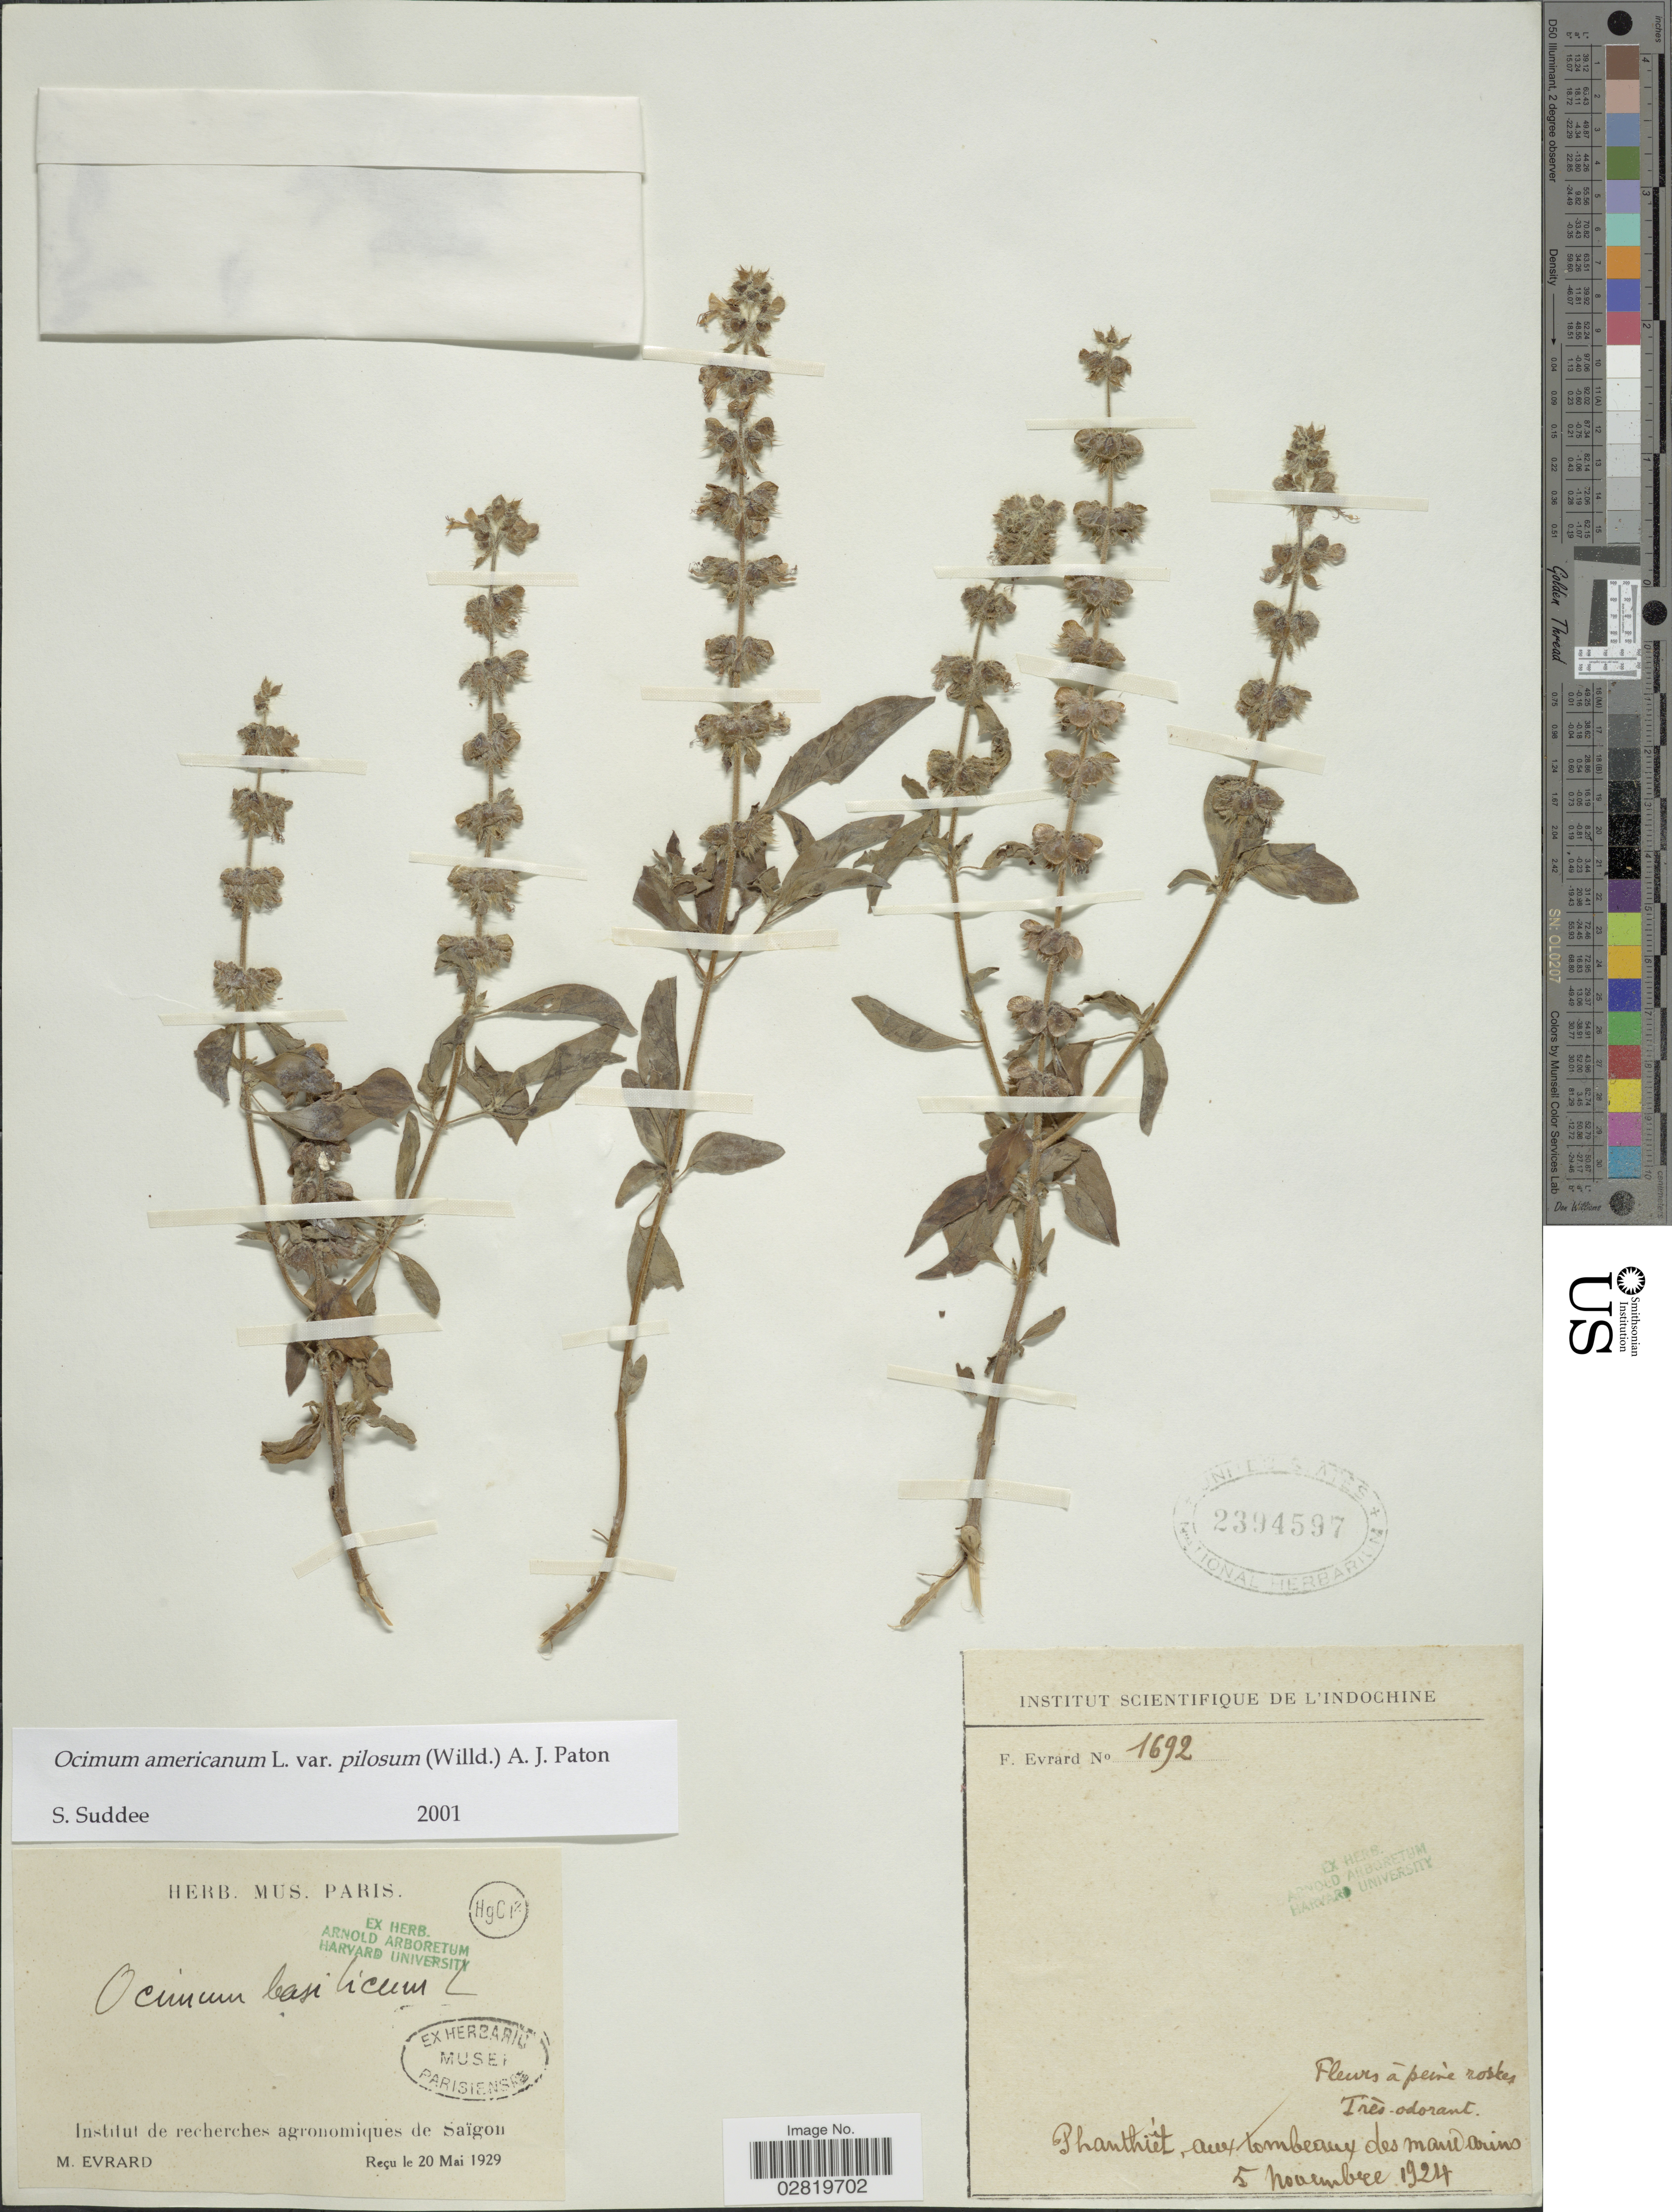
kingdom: Plantae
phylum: Tracheophyta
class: Magnoliopsida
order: Lamiales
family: Lamiaceae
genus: Ocimum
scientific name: Ocimum americanum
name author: L.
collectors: M. Evrard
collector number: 1692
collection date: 1924-11-05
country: Vietnam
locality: Phanthiet, aux tombeaux des mandarins.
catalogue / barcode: US 2394597